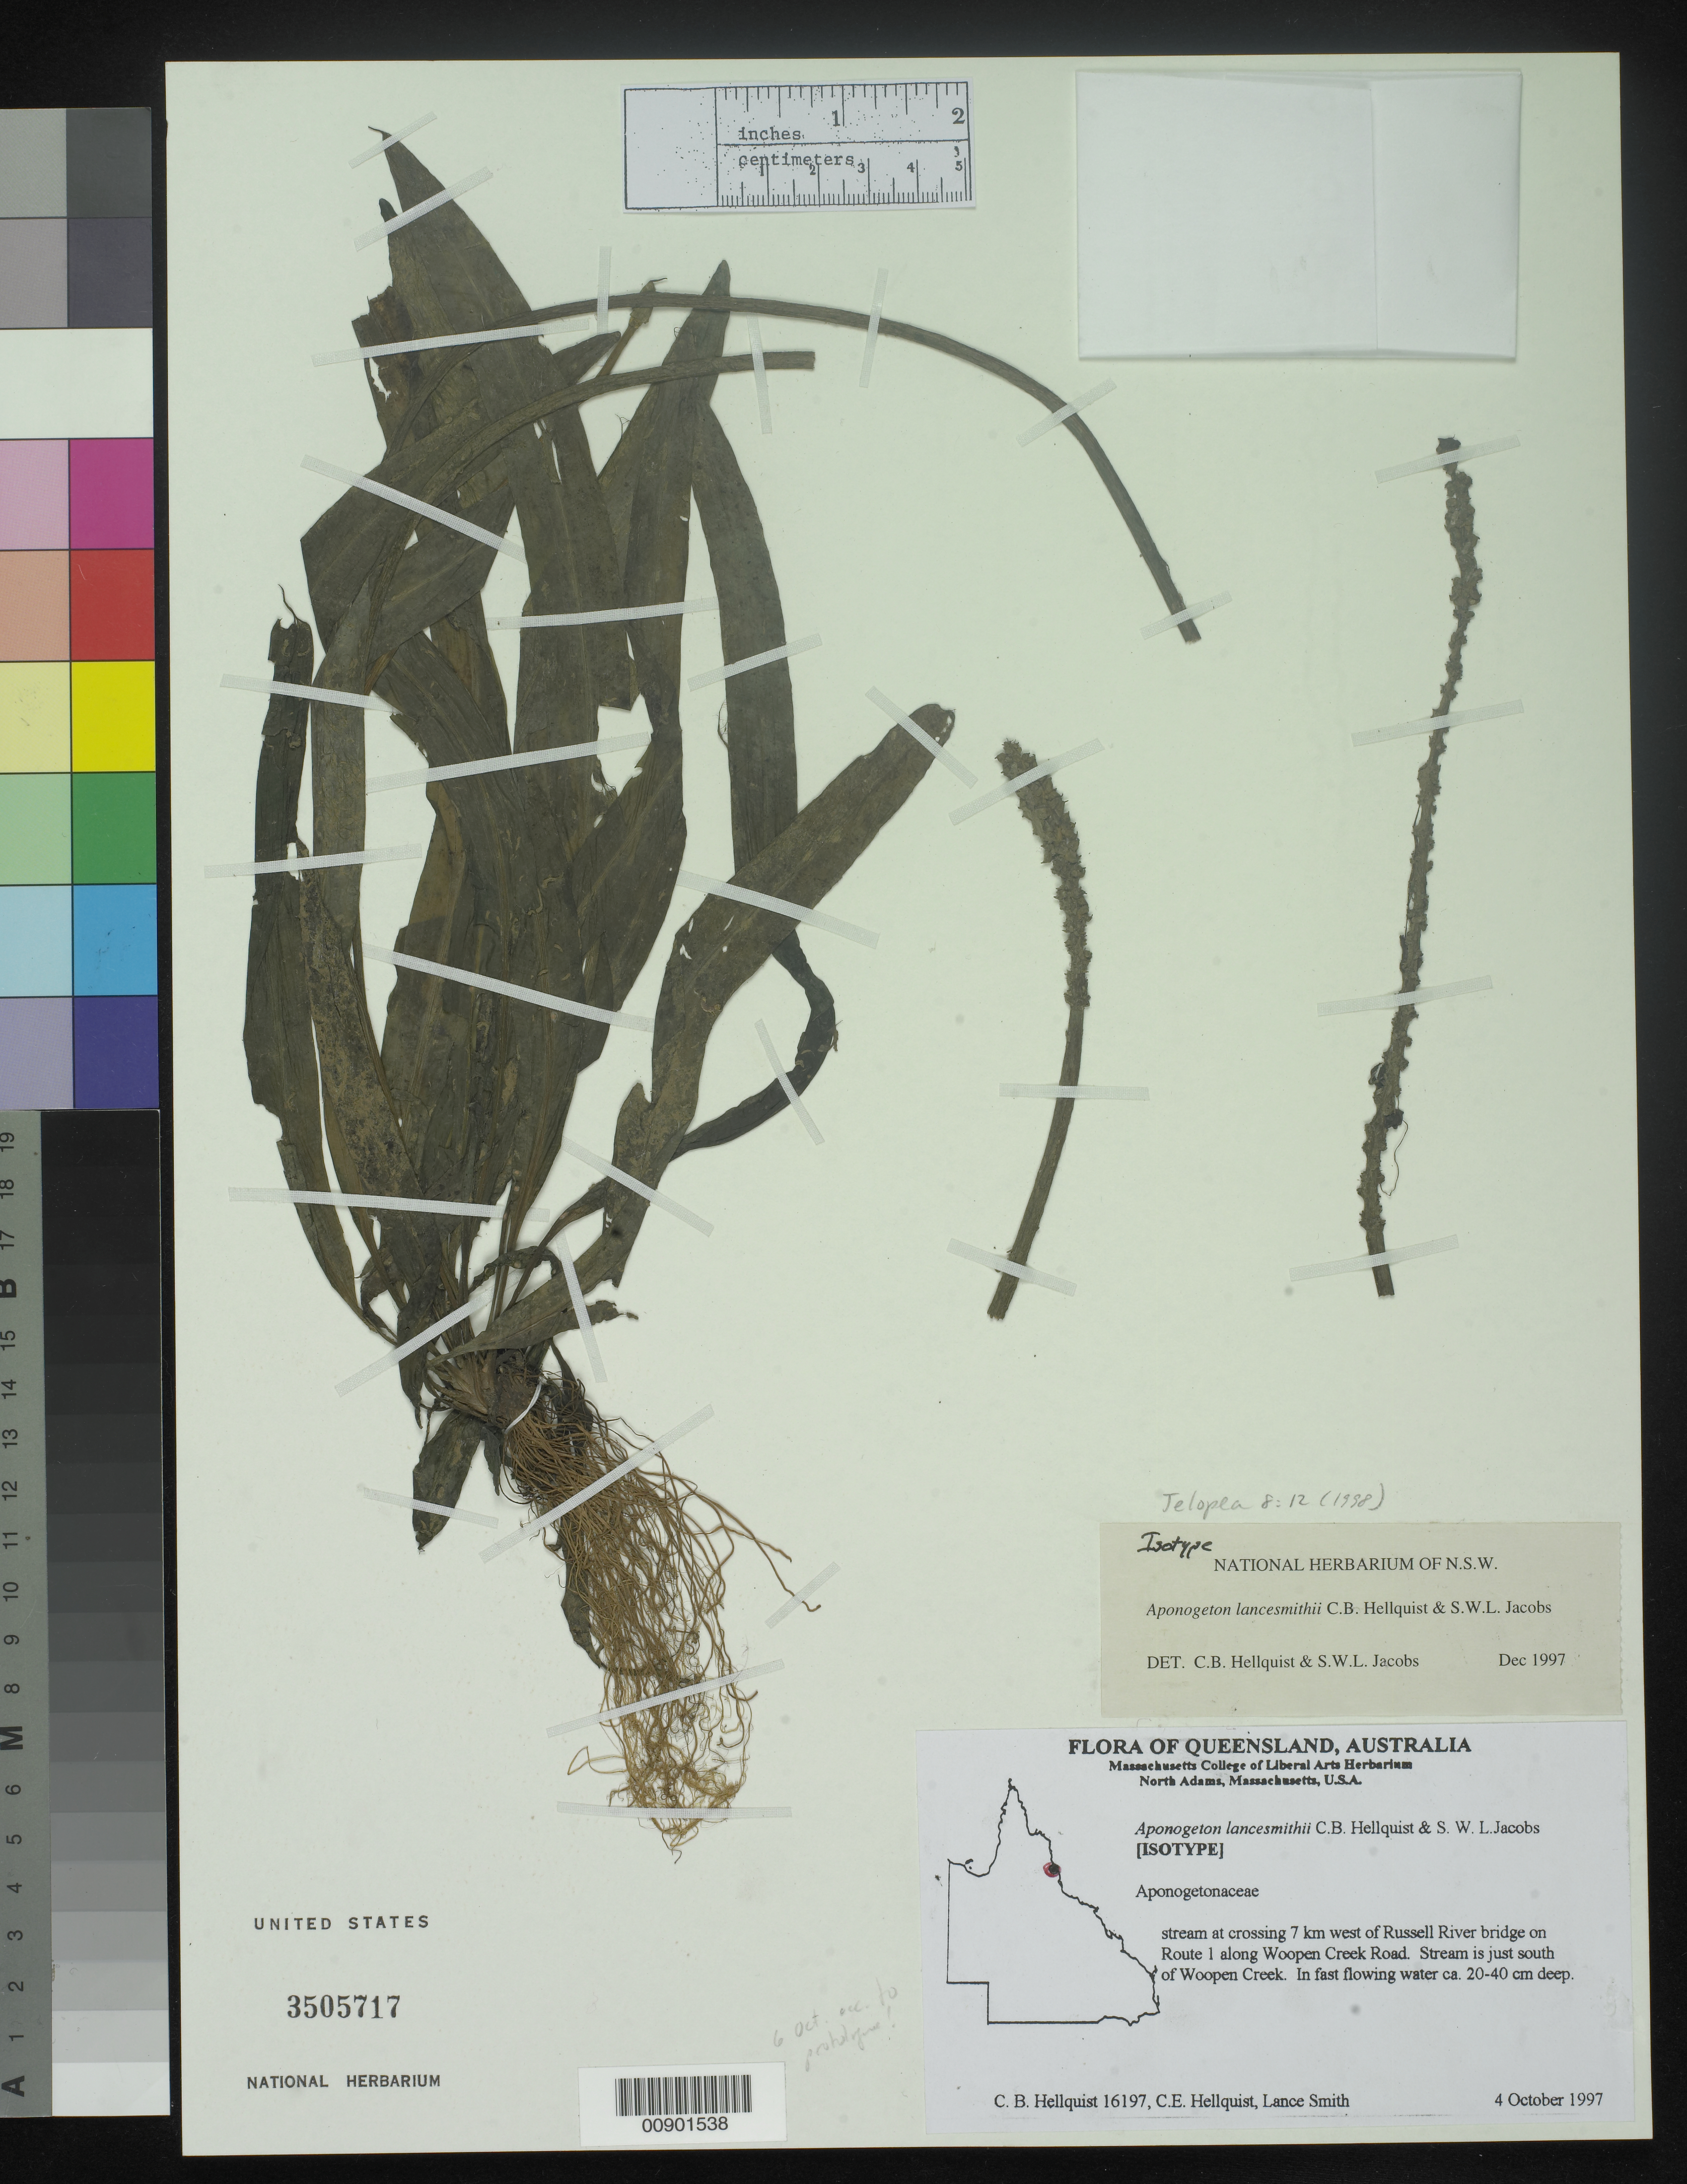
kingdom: Plantae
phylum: Tracheophyta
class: Liliopsida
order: Alismatales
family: Aponogetonaceae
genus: Aponogeton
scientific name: Aponogeton lancesmithii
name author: Hellq. & S.W.L. Jacobs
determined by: Hellquist, C. B.; Jacobs, S. W.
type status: Isotype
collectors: C. Hellquist, C. Hellquist & L. Smith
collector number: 16197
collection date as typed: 04 Oct 1997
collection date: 1997-10-04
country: Australia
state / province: Queensland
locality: Stream at crossing 7 km west of Russell River bridge on Route 1 along Woopen Creek road. Stream is just south of Woopen Creek.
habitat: In fast flowing water ca. 20-40 cm deep.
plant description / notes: Collection date on label is 4 October 1997, but according to protologue collection date is 6 Oct. 1997.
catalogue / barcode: US 3505717